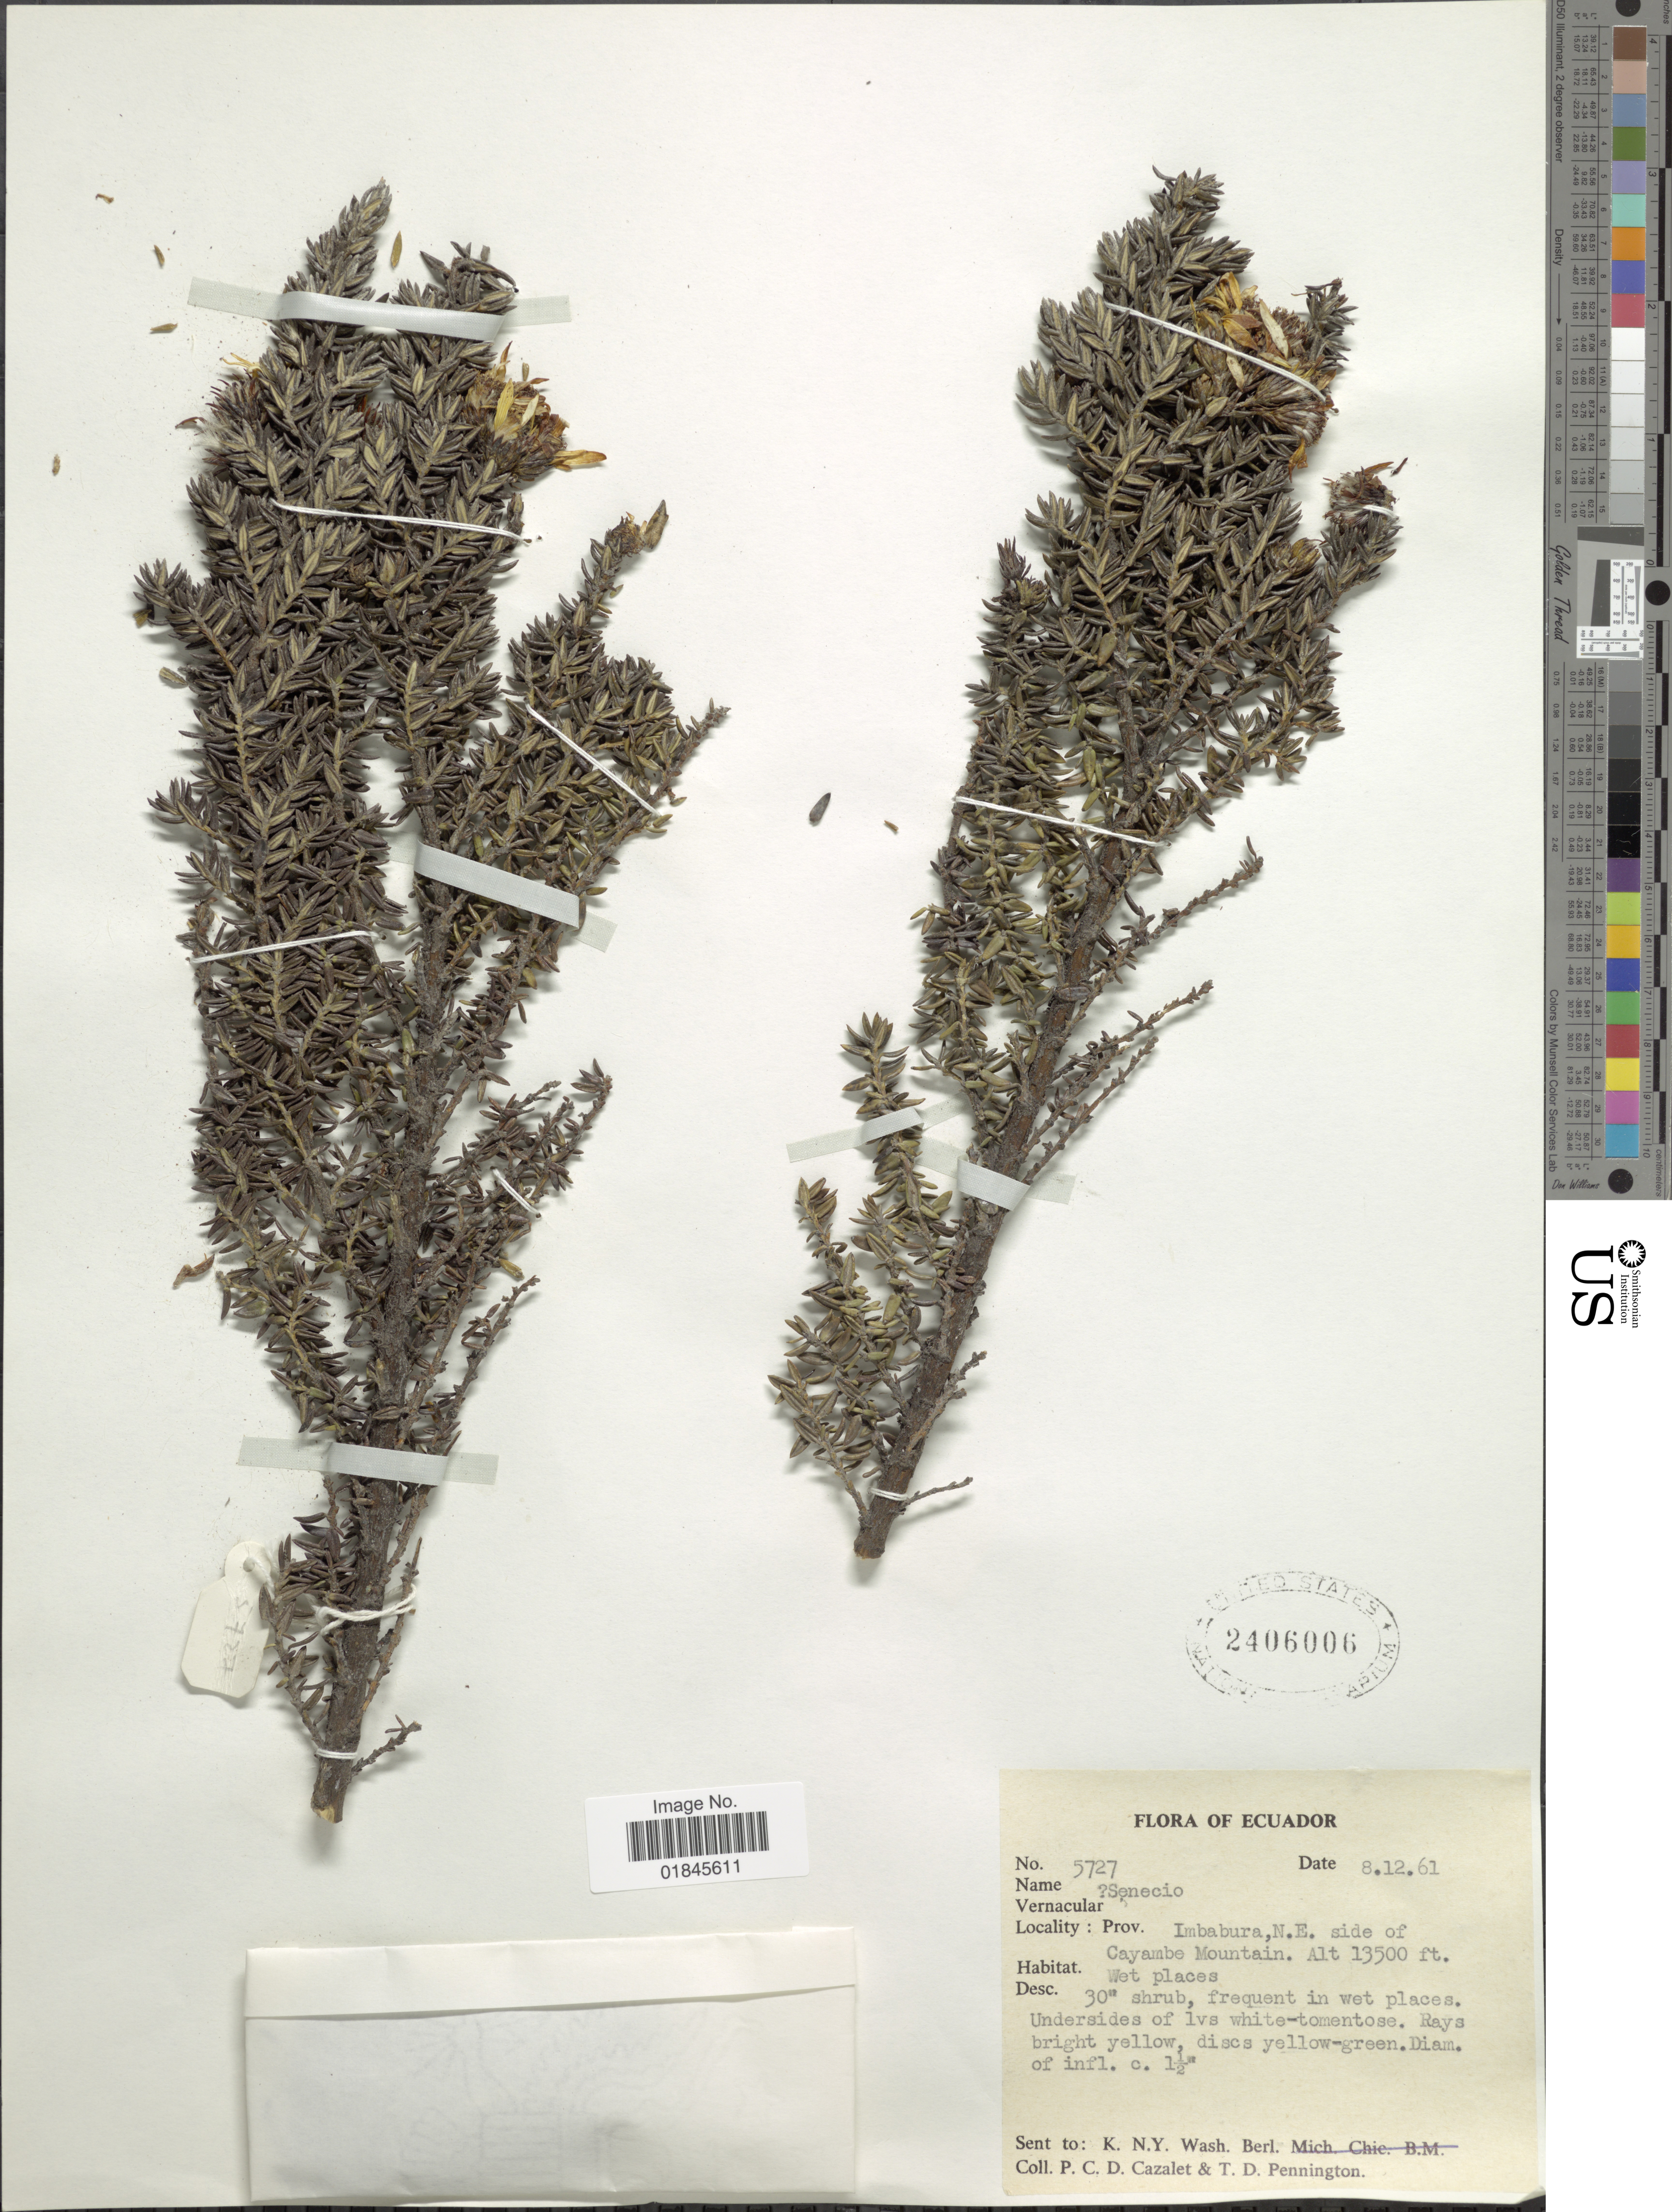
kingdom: Plantae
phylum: Tracheophyta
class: Magnoliopsida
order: Asterales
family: Asteraceae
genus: Pentacalia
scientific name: Pentacalia peruviana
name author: (Pers.) Cuatrec.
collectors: P. C. D. Cazalet & T. D. Pennington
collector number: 5727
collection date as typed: Transcribed d/m/y: 8/12/61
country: Ecuador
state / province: Imbabura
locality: N.E. side of Cayambe Mountain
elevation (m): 4115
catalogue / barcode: US 2406006